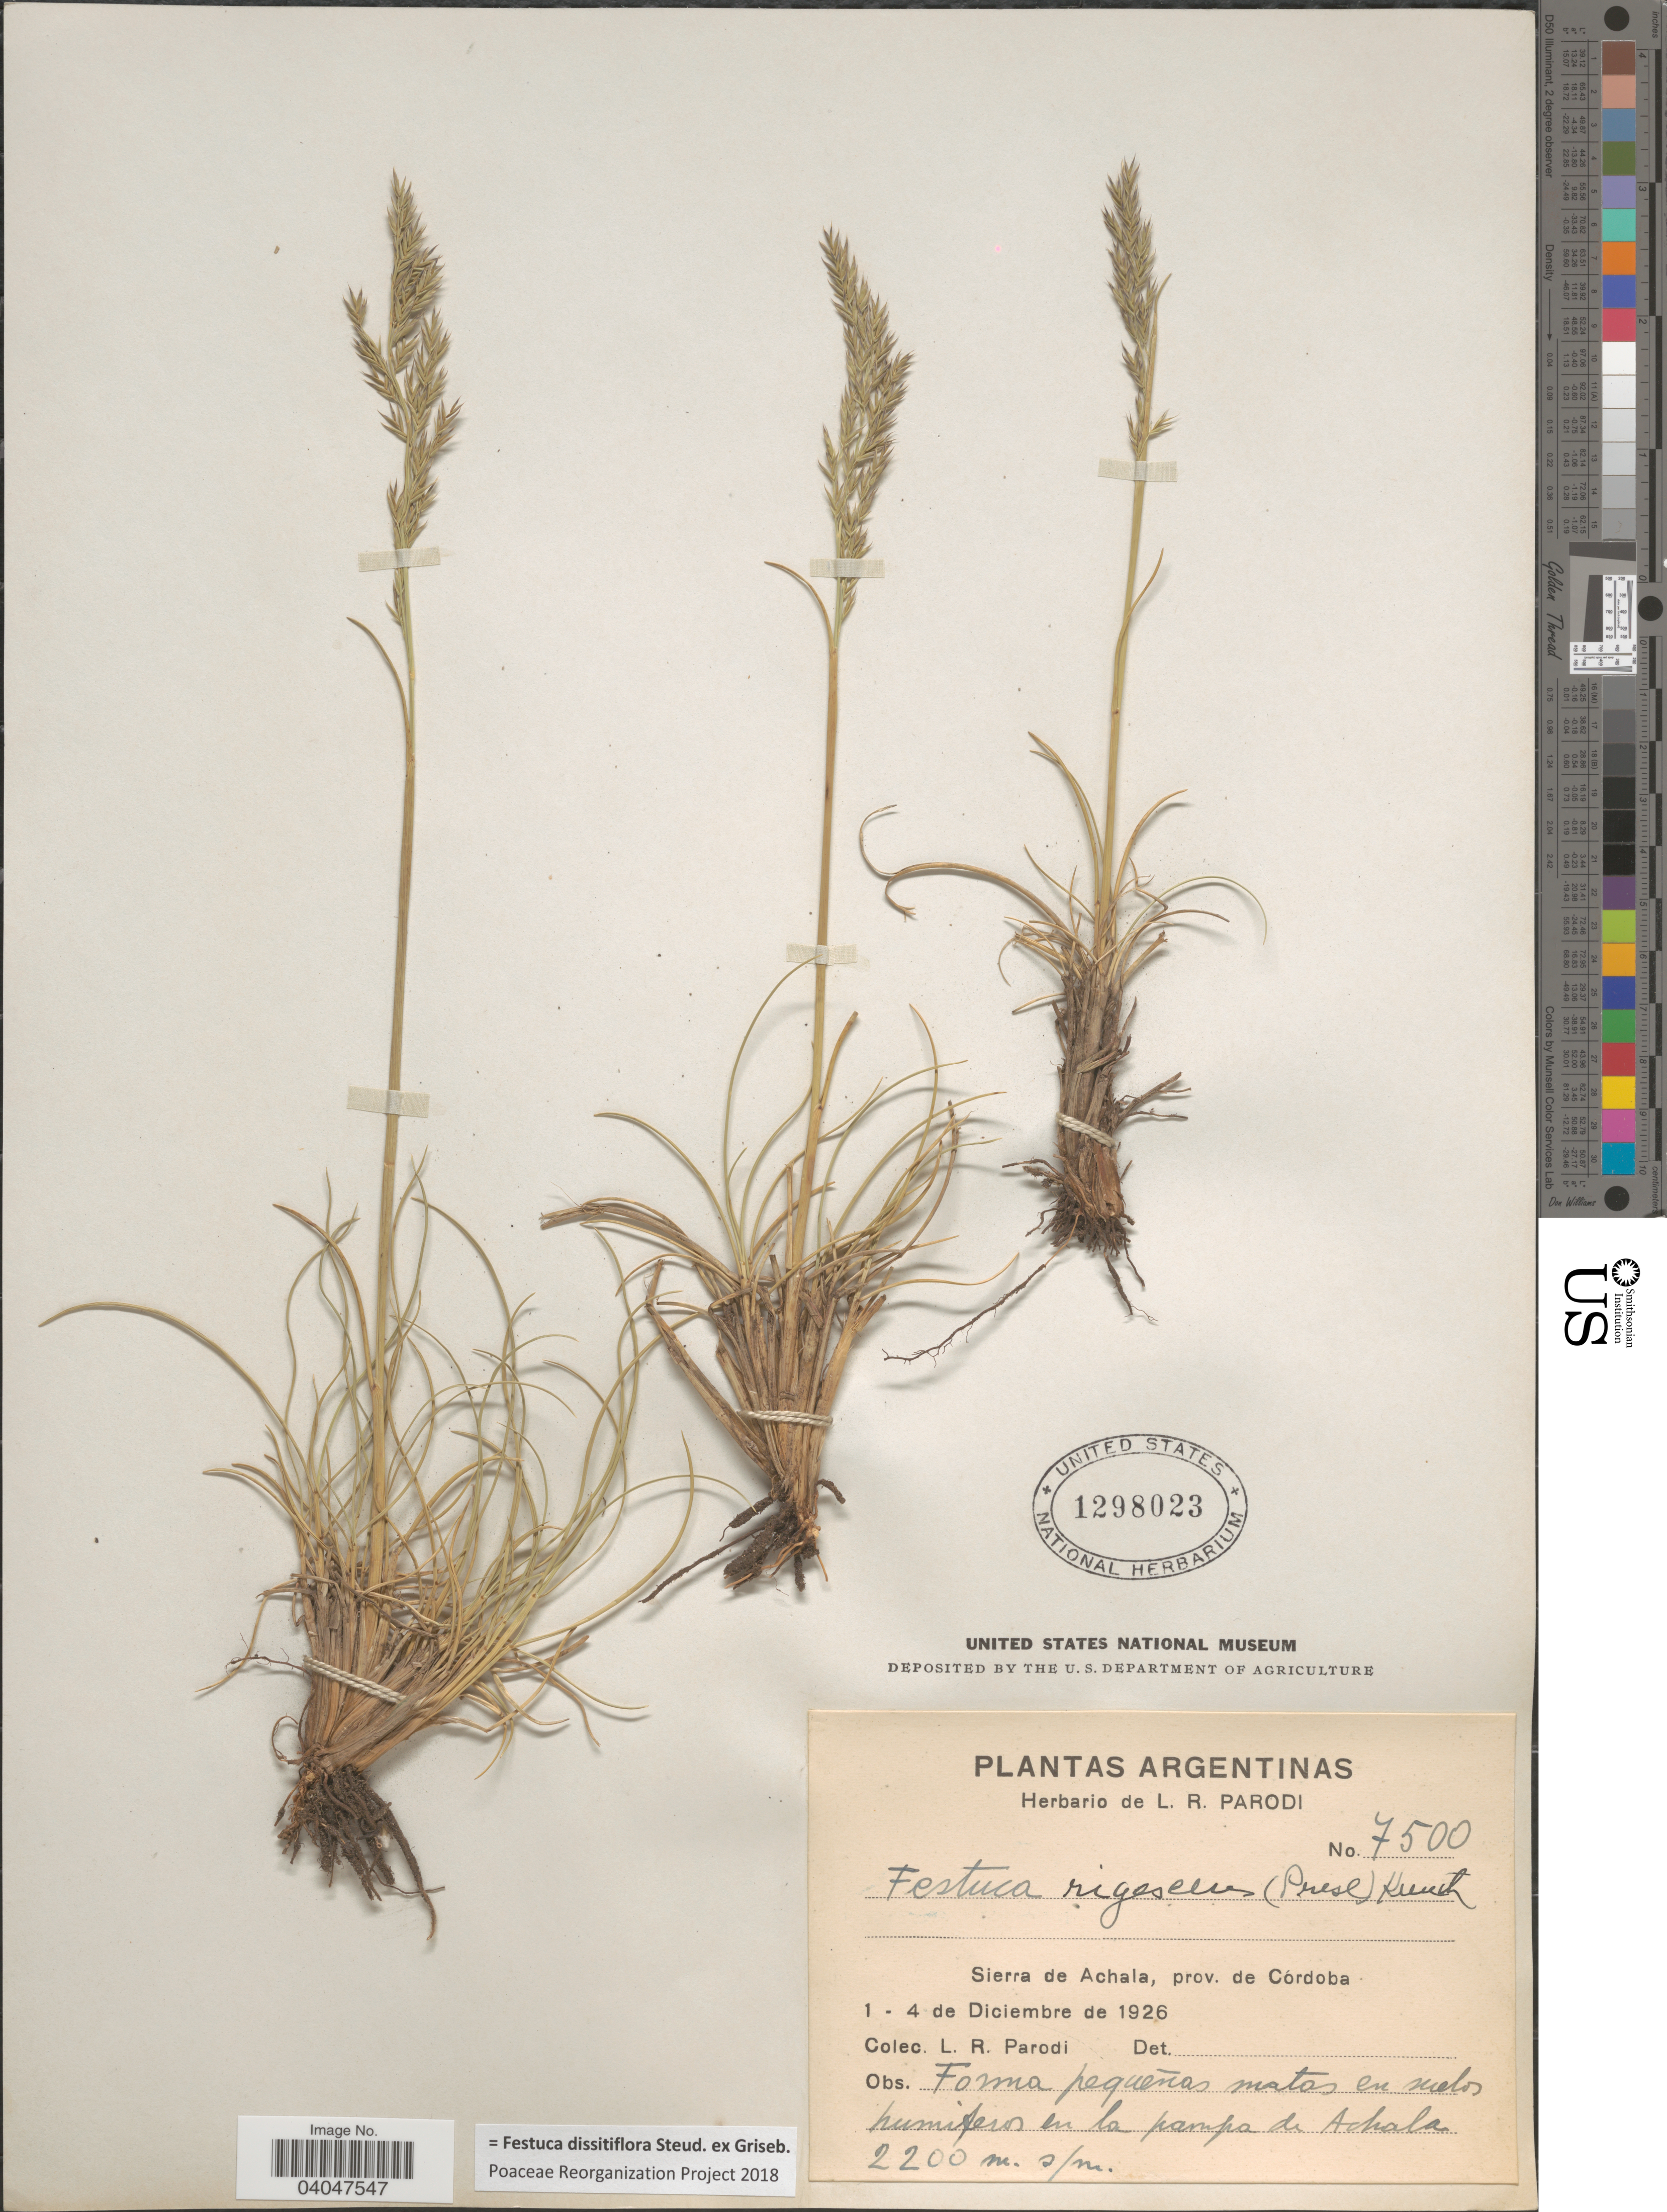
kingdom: Plantae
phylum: Tracheophyta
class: Liliopsida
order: Poales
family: Poaceae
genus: Festuca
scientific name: Festuca dissitiflora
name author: Steud. ex Lech.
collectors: L. R. Parodi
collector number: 7500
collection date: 1926-12-01/1926-12-04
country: Argentina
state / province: Cordoba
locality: Sierra de Achala, prov. de Córdoba.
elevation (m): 2200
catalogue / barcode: US 1298023